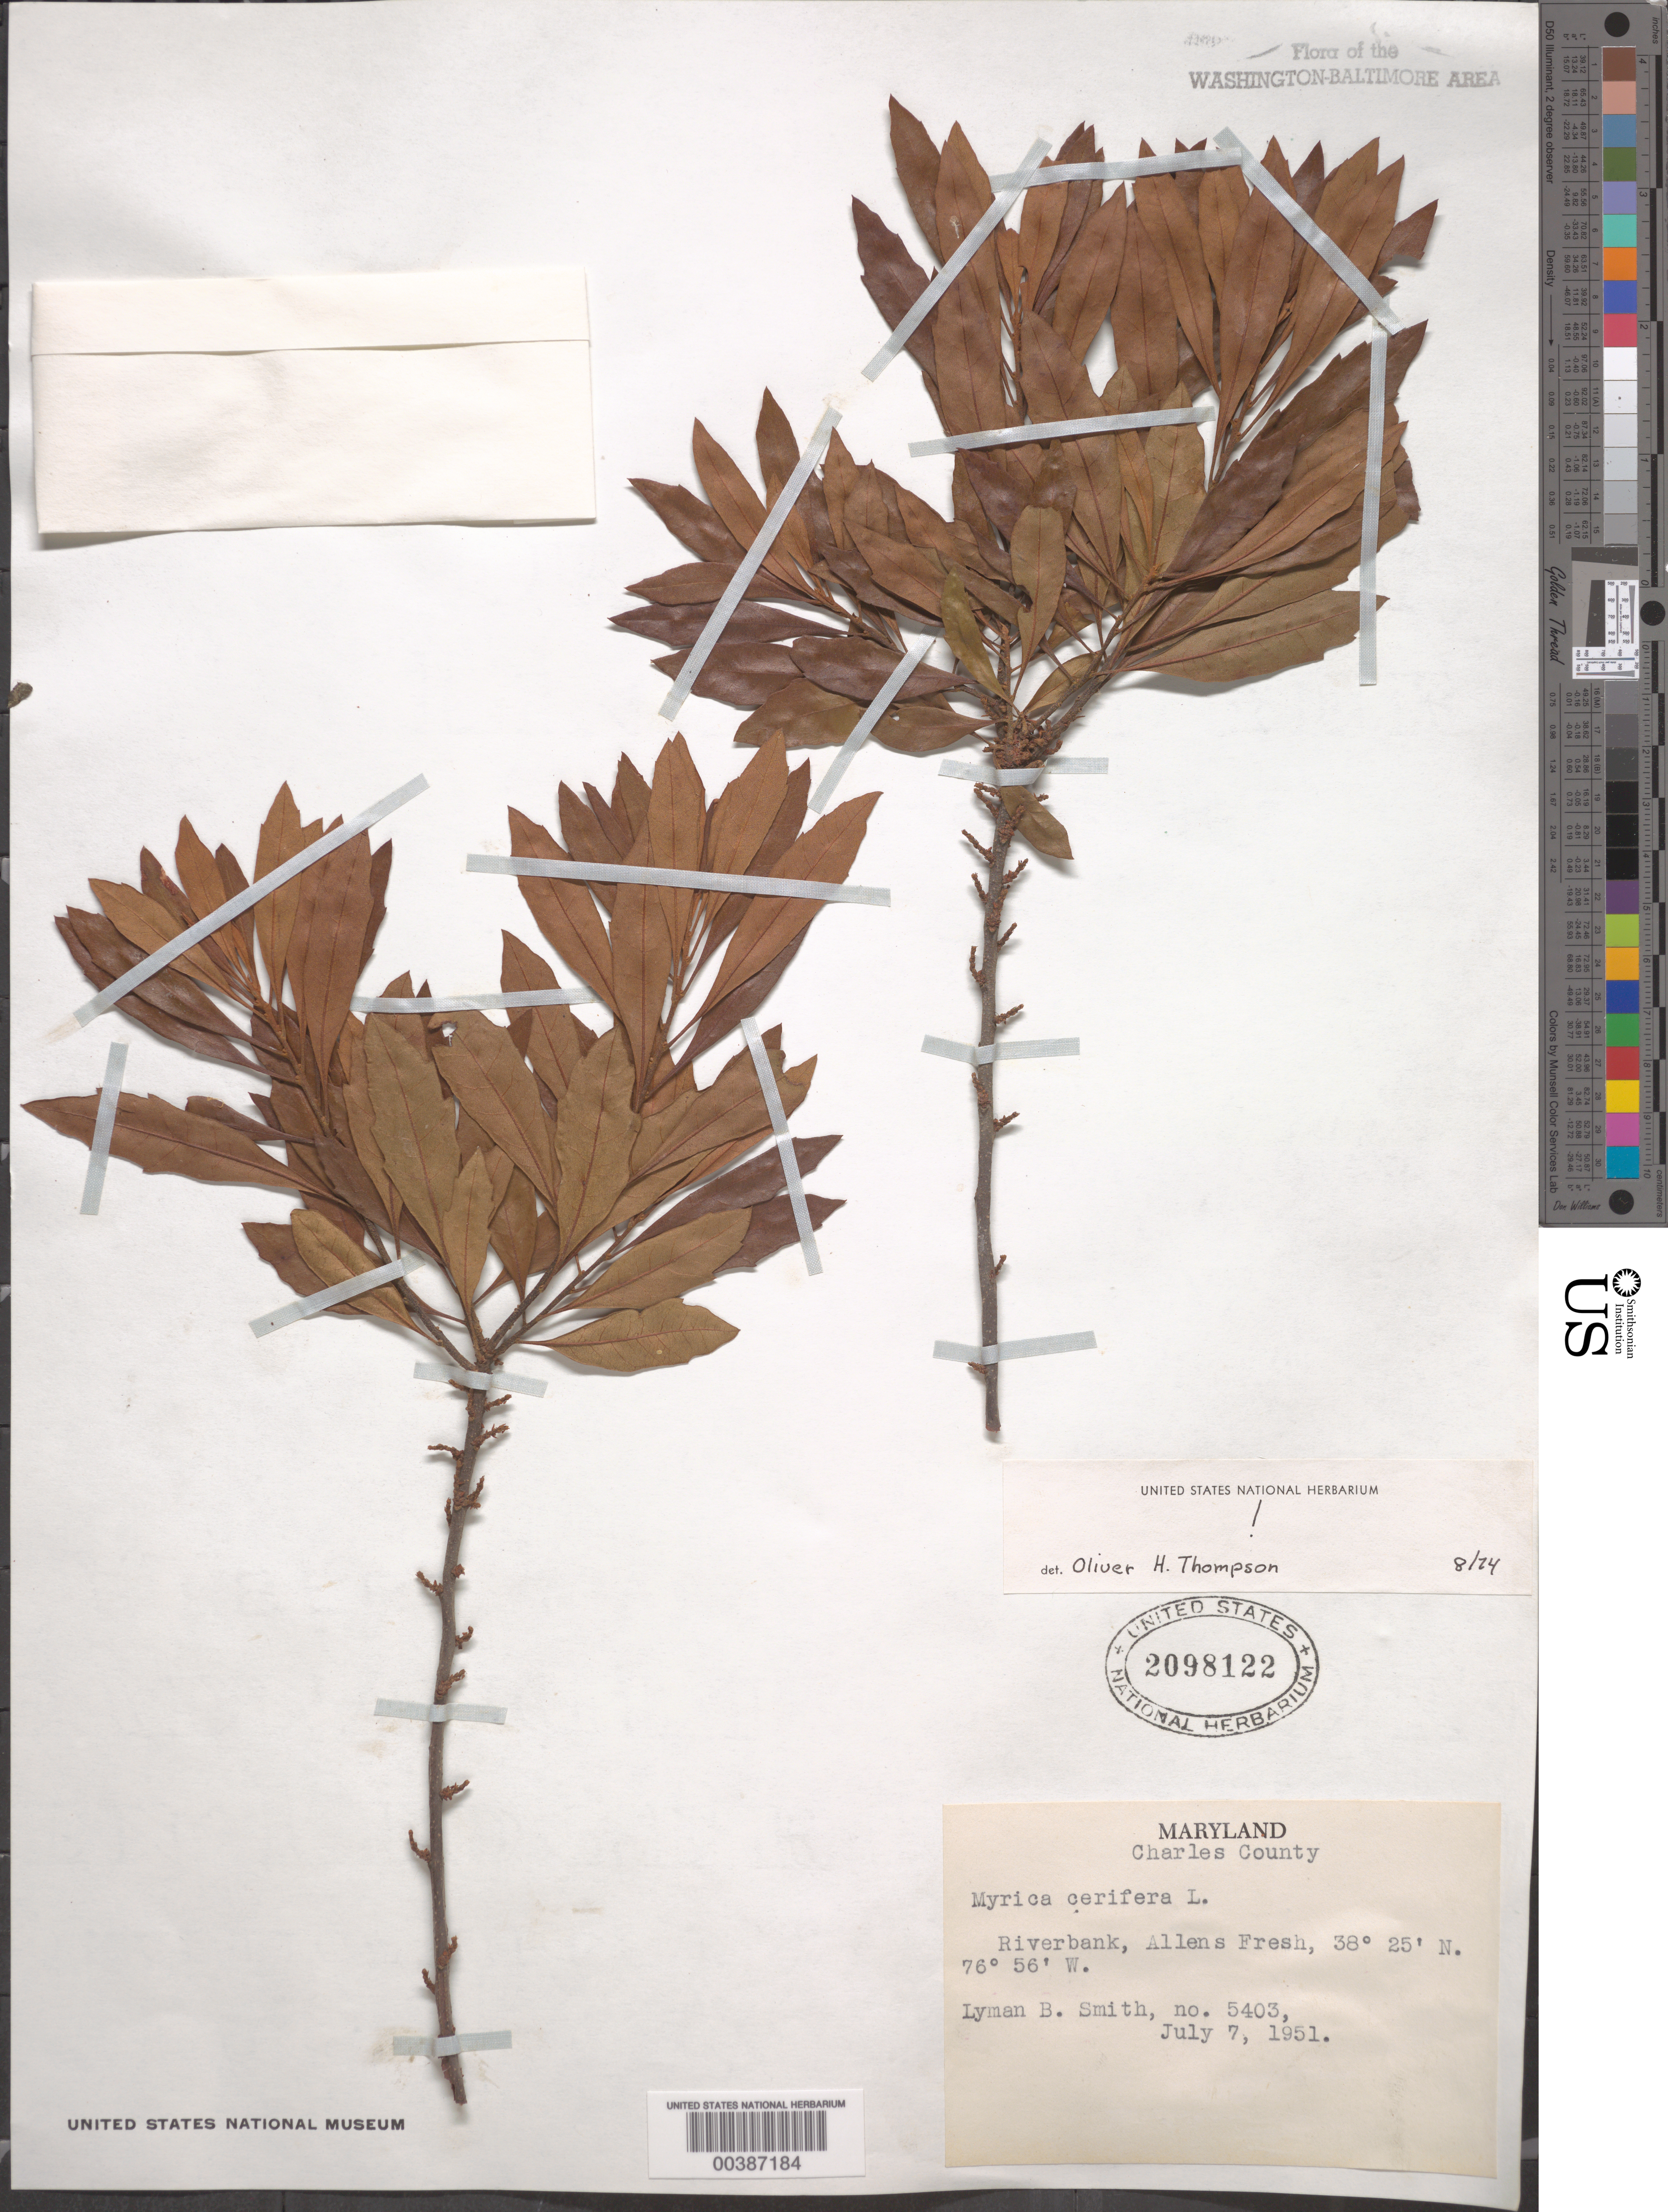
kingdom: Plantae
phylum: Tracheophyta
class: Magnoliopsida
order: Fagales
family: Myricaceae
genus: Morella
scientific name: Morella cerifera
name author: (L.) Small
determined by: Strong, Mark T., (BOT), Smithsonian Institution - National Museum of Natural History (UNITED STATES)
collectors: L. Smith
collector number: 5403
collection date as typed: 07 Jul 1951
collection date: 1951-07-07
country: United States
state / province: Maryland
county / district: Charles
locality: Allens Fresh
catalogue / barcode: US 2098122